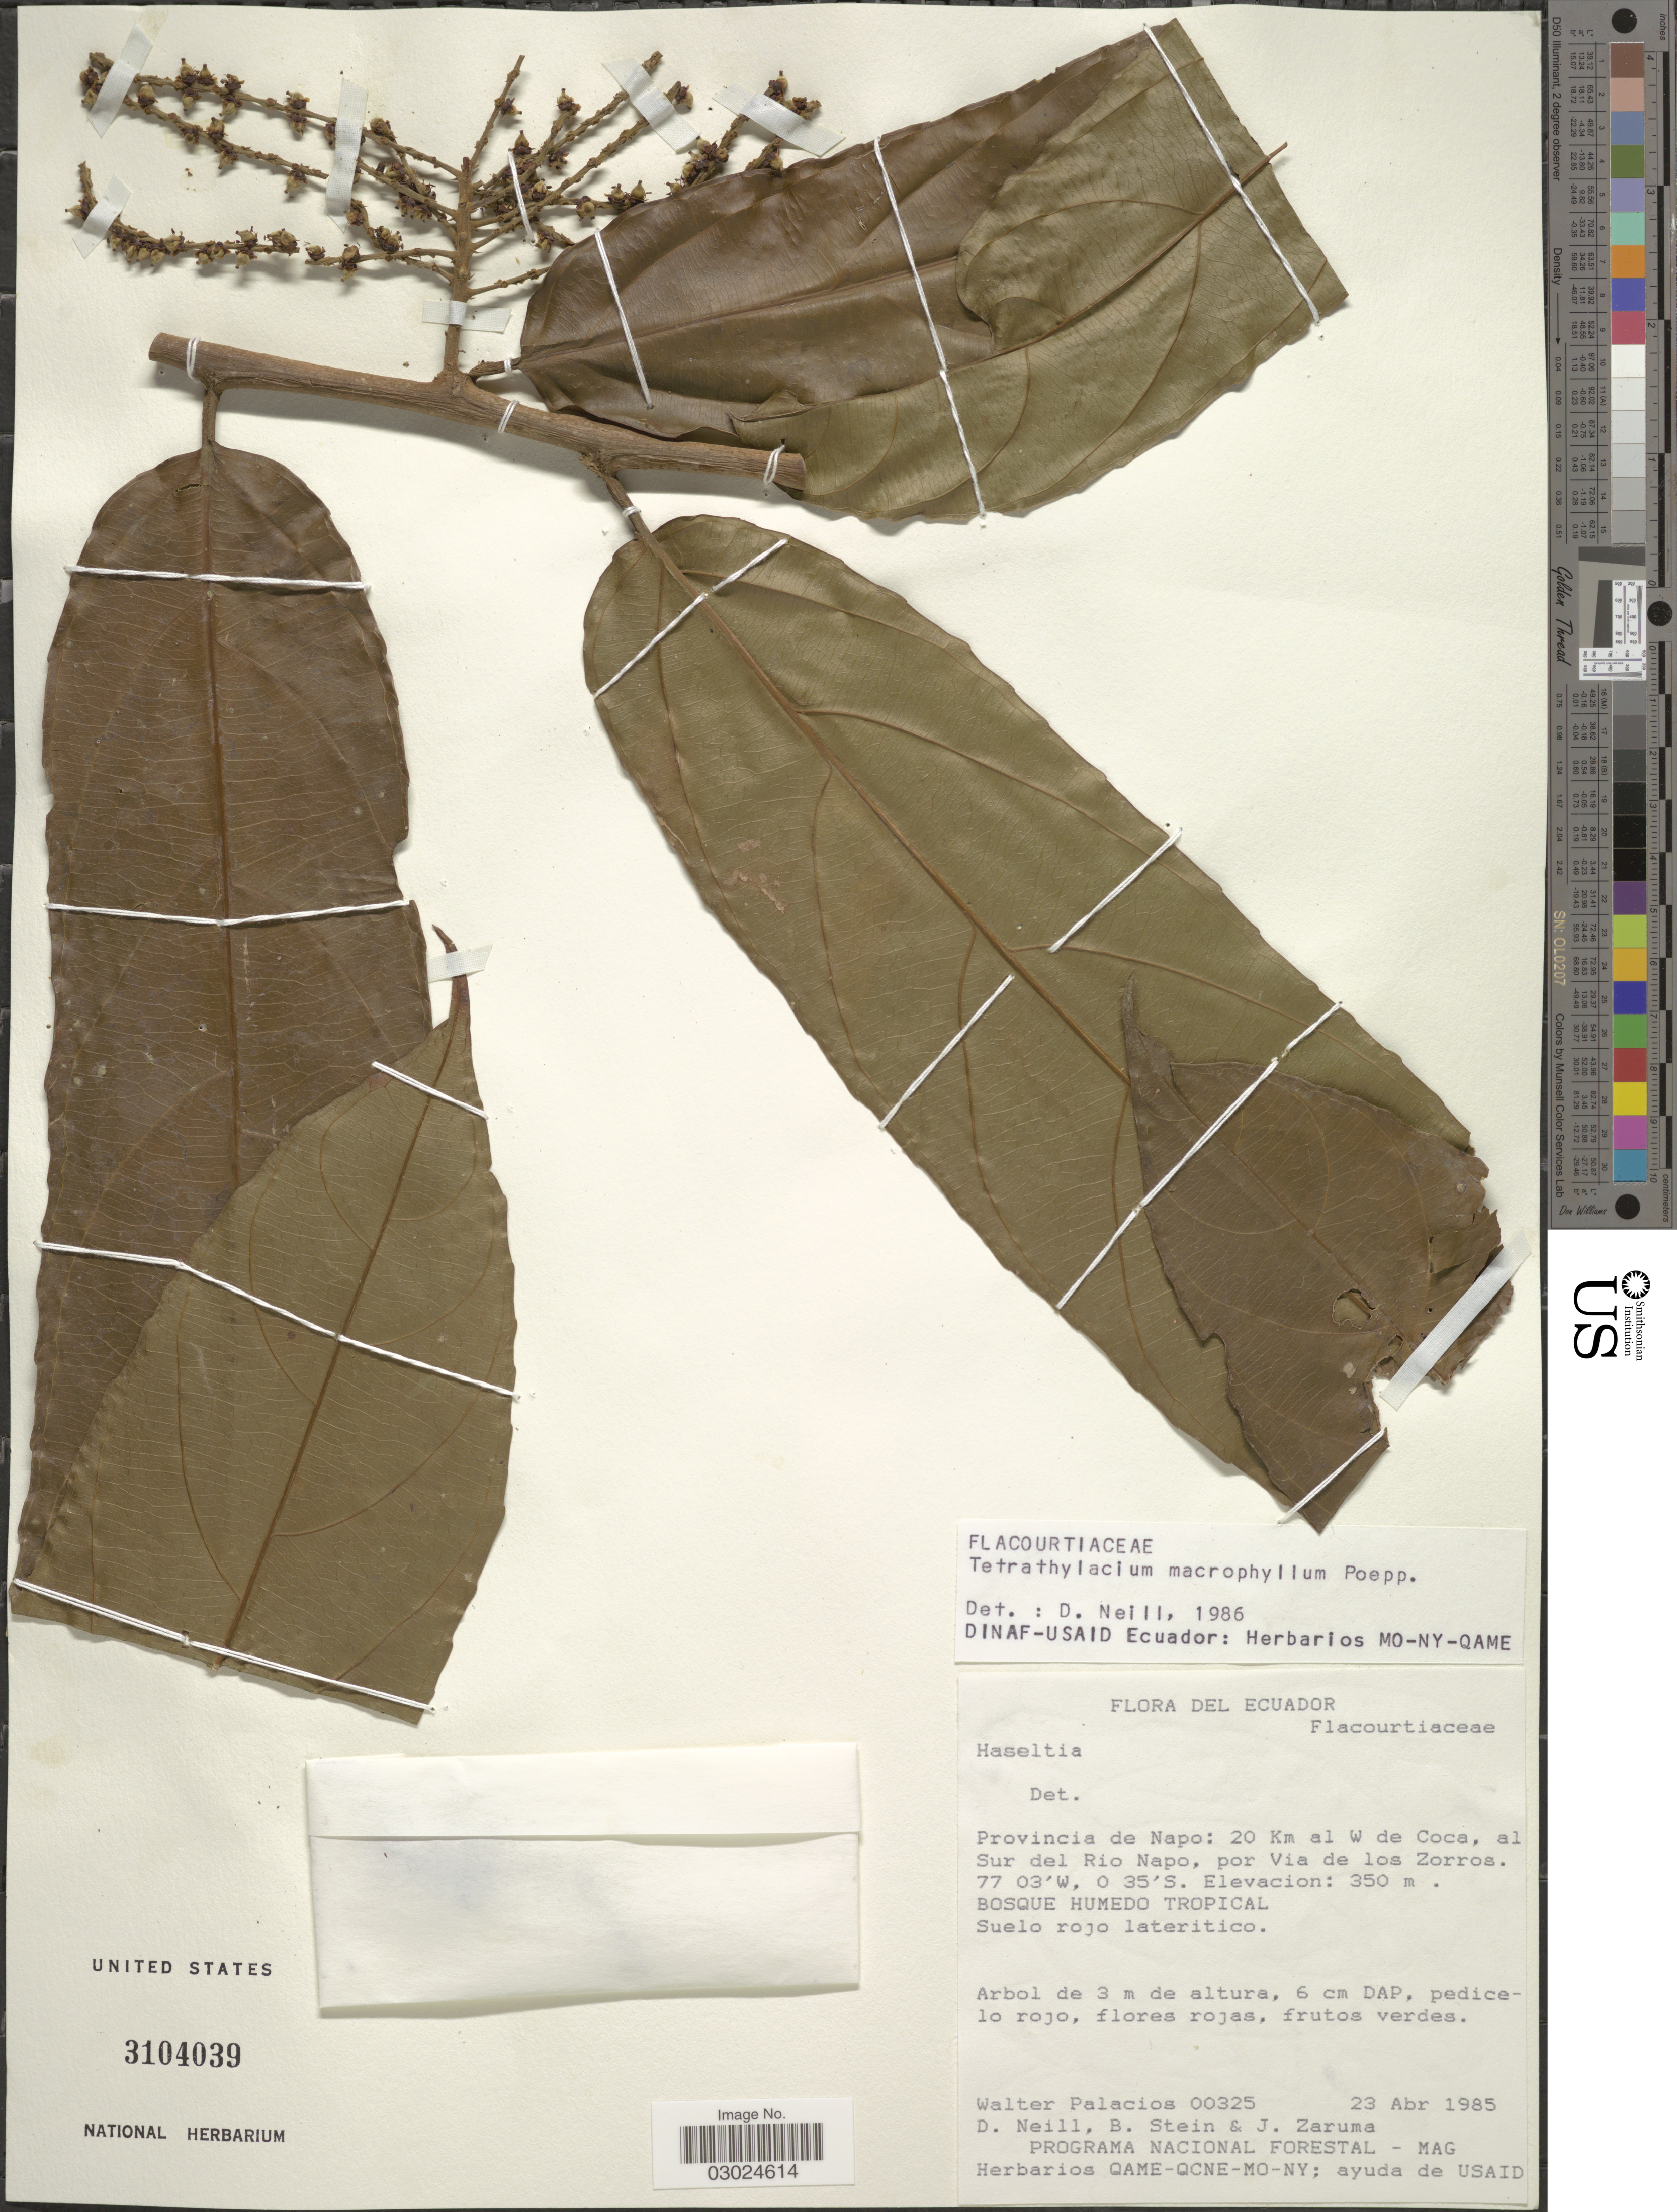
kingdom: Plantae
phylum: Tracheophyta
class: Magnoliopsida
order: Malpighiales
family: Salicaceae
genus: Tetrathylacium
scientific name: Tetrathylacium macrophyllum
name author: Poepp.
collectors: W. Palacios, D. Neill, B. Stein & J. Zaruma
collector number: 00325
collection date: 1985-04-23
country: Ecuador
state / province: Napo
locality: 20 Km al W de Coca, al Sur del Rio Napo, por Via de los Zorros.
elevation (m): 350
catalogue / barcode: US 3104039